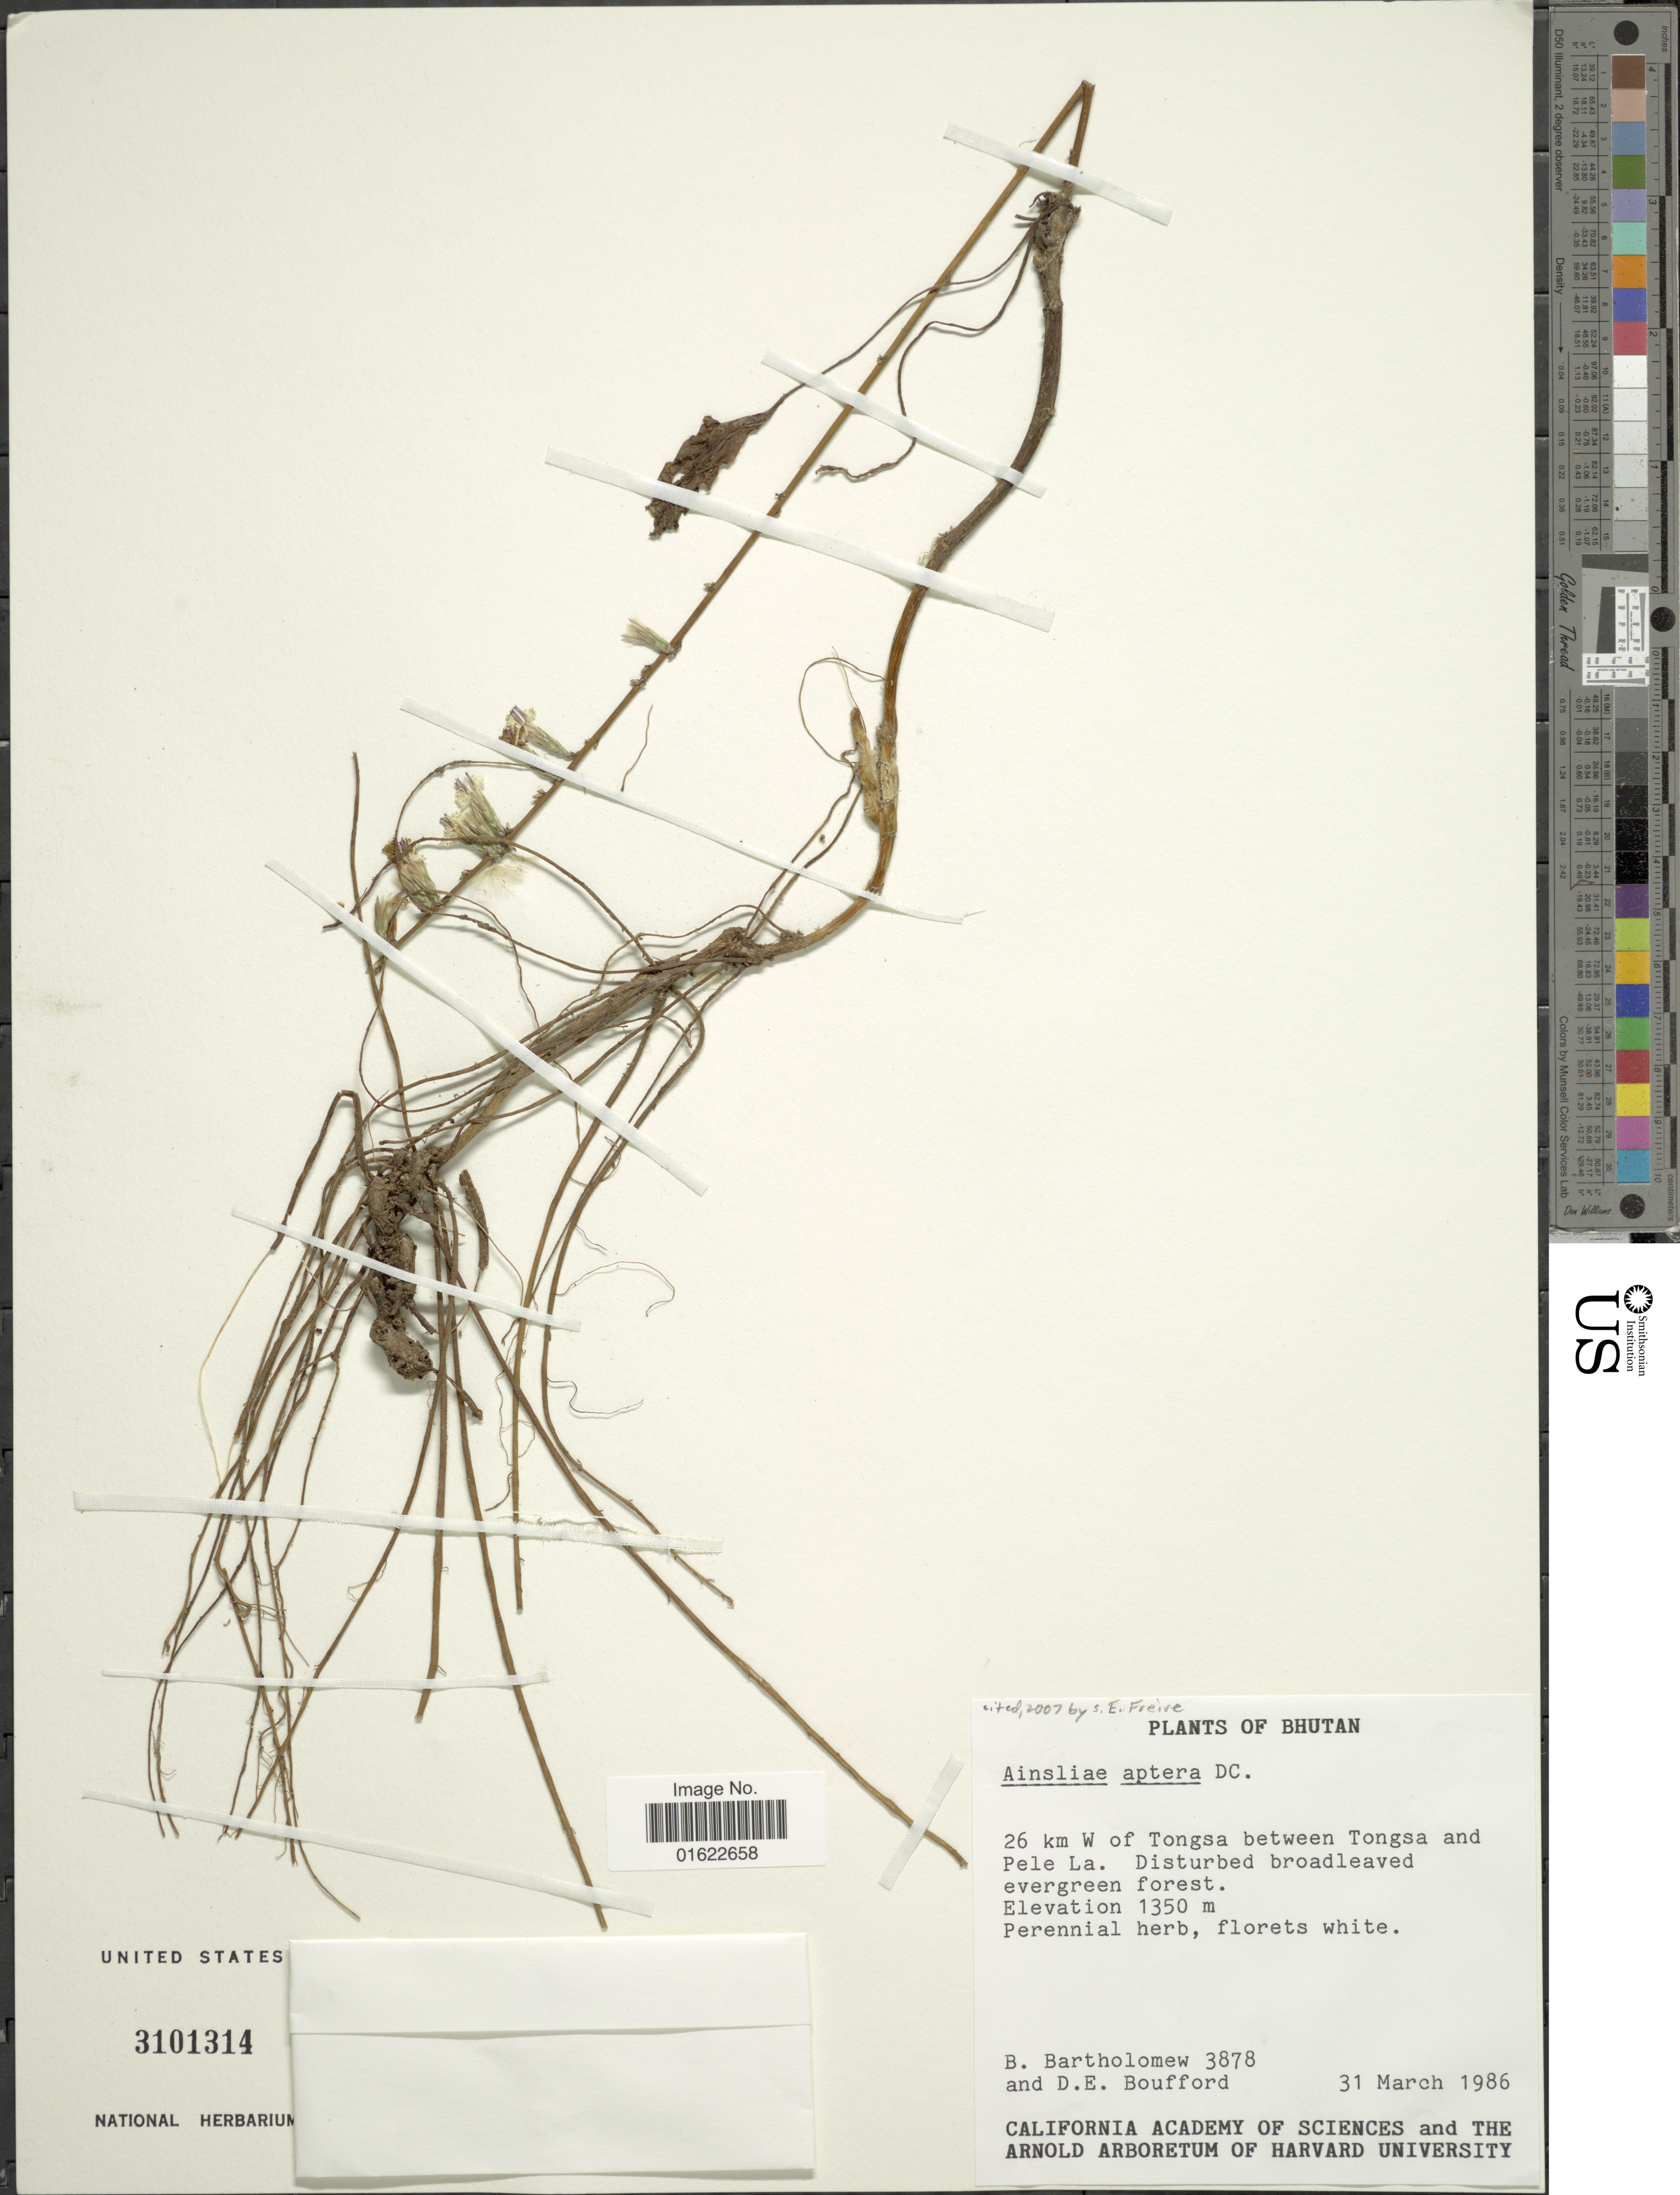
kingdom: Plantae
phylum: Tracheophyta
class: Magnoliopsida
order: Asterales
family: Asteraceae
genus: Ainsliaea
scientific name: Ainsliaea aptera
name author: DC.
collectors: B. Bartholomew & D. E. Boufford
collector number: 3878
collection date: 1986-03-31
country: Bhutan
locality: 26 km W of Tongsa between Tongsa and Pele La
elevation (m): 1350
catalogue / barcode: US 3101314